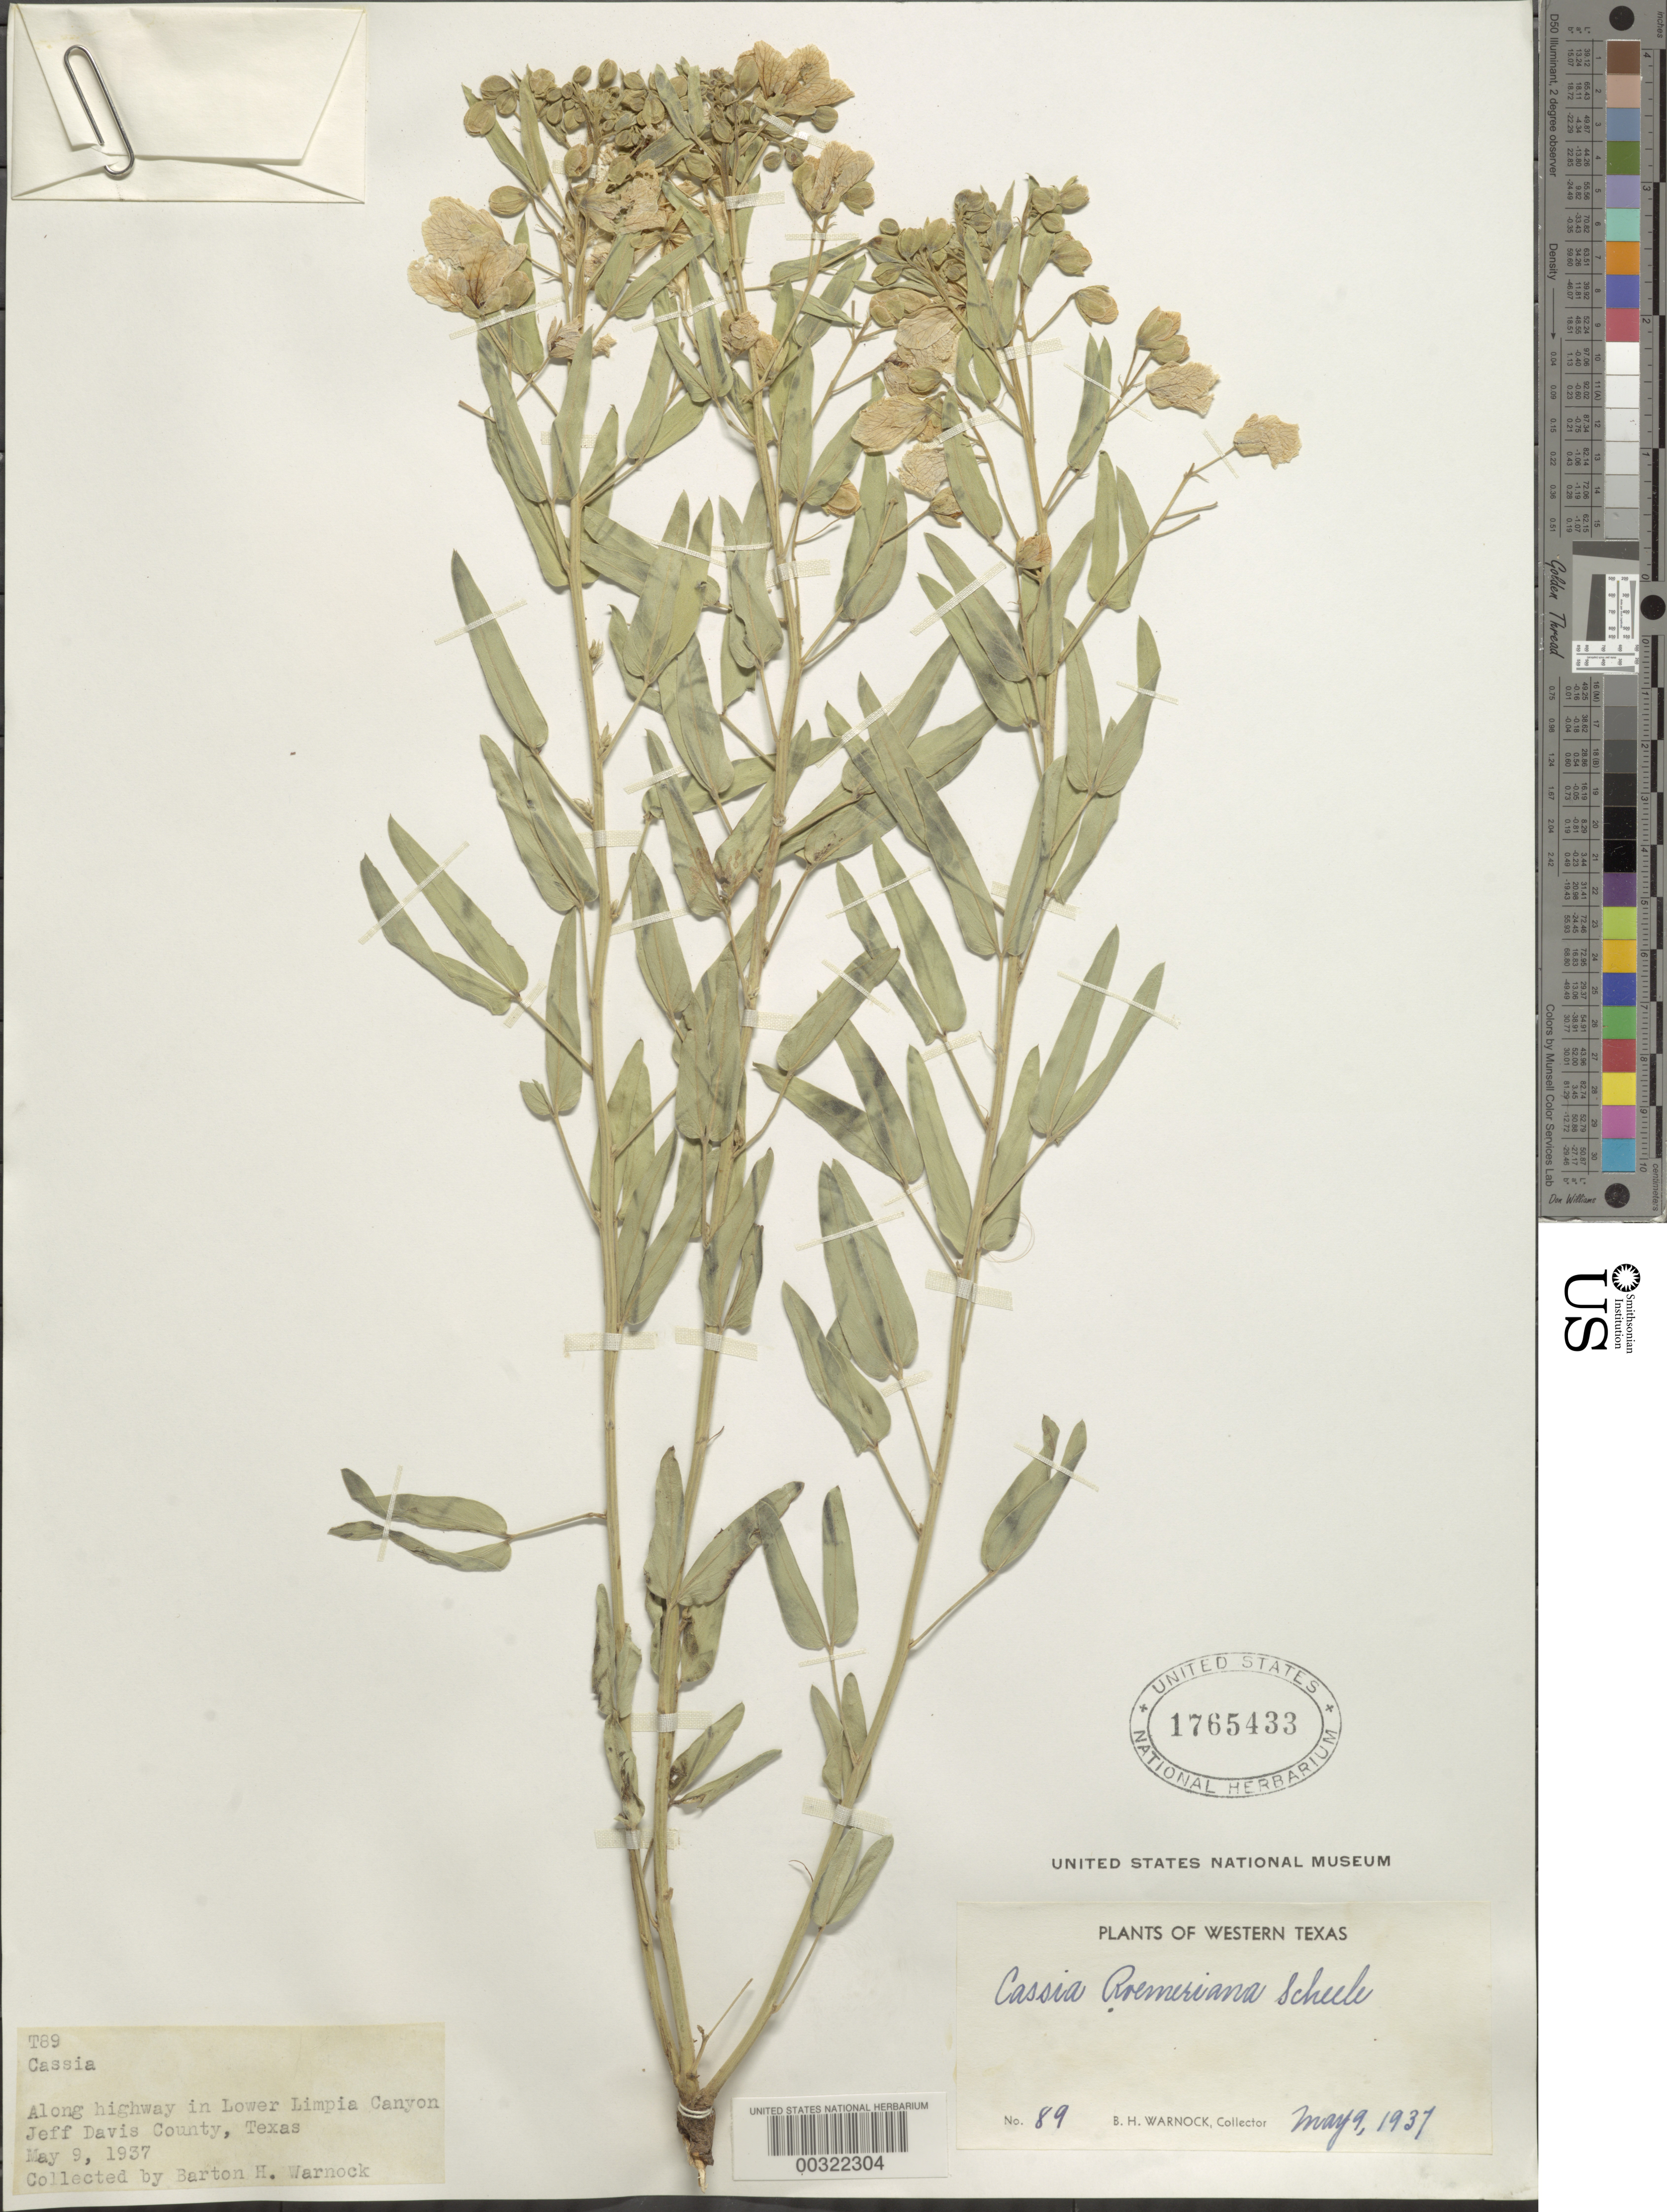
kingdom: Plantae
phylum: Tracheophyta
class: Magnoliopsida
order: Fabales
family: Fabaceae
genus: Senna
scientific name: Senna roemeriana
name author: (Scheele) H.S. Irwin & Barneby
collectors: B. H. Warnock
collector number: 89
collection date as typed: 09 May 1937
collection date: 1937-05-09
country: United States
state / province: Texas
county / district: Jeff Davis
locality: In lower limpia canyon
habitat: Along highway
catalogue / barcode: US 1765433